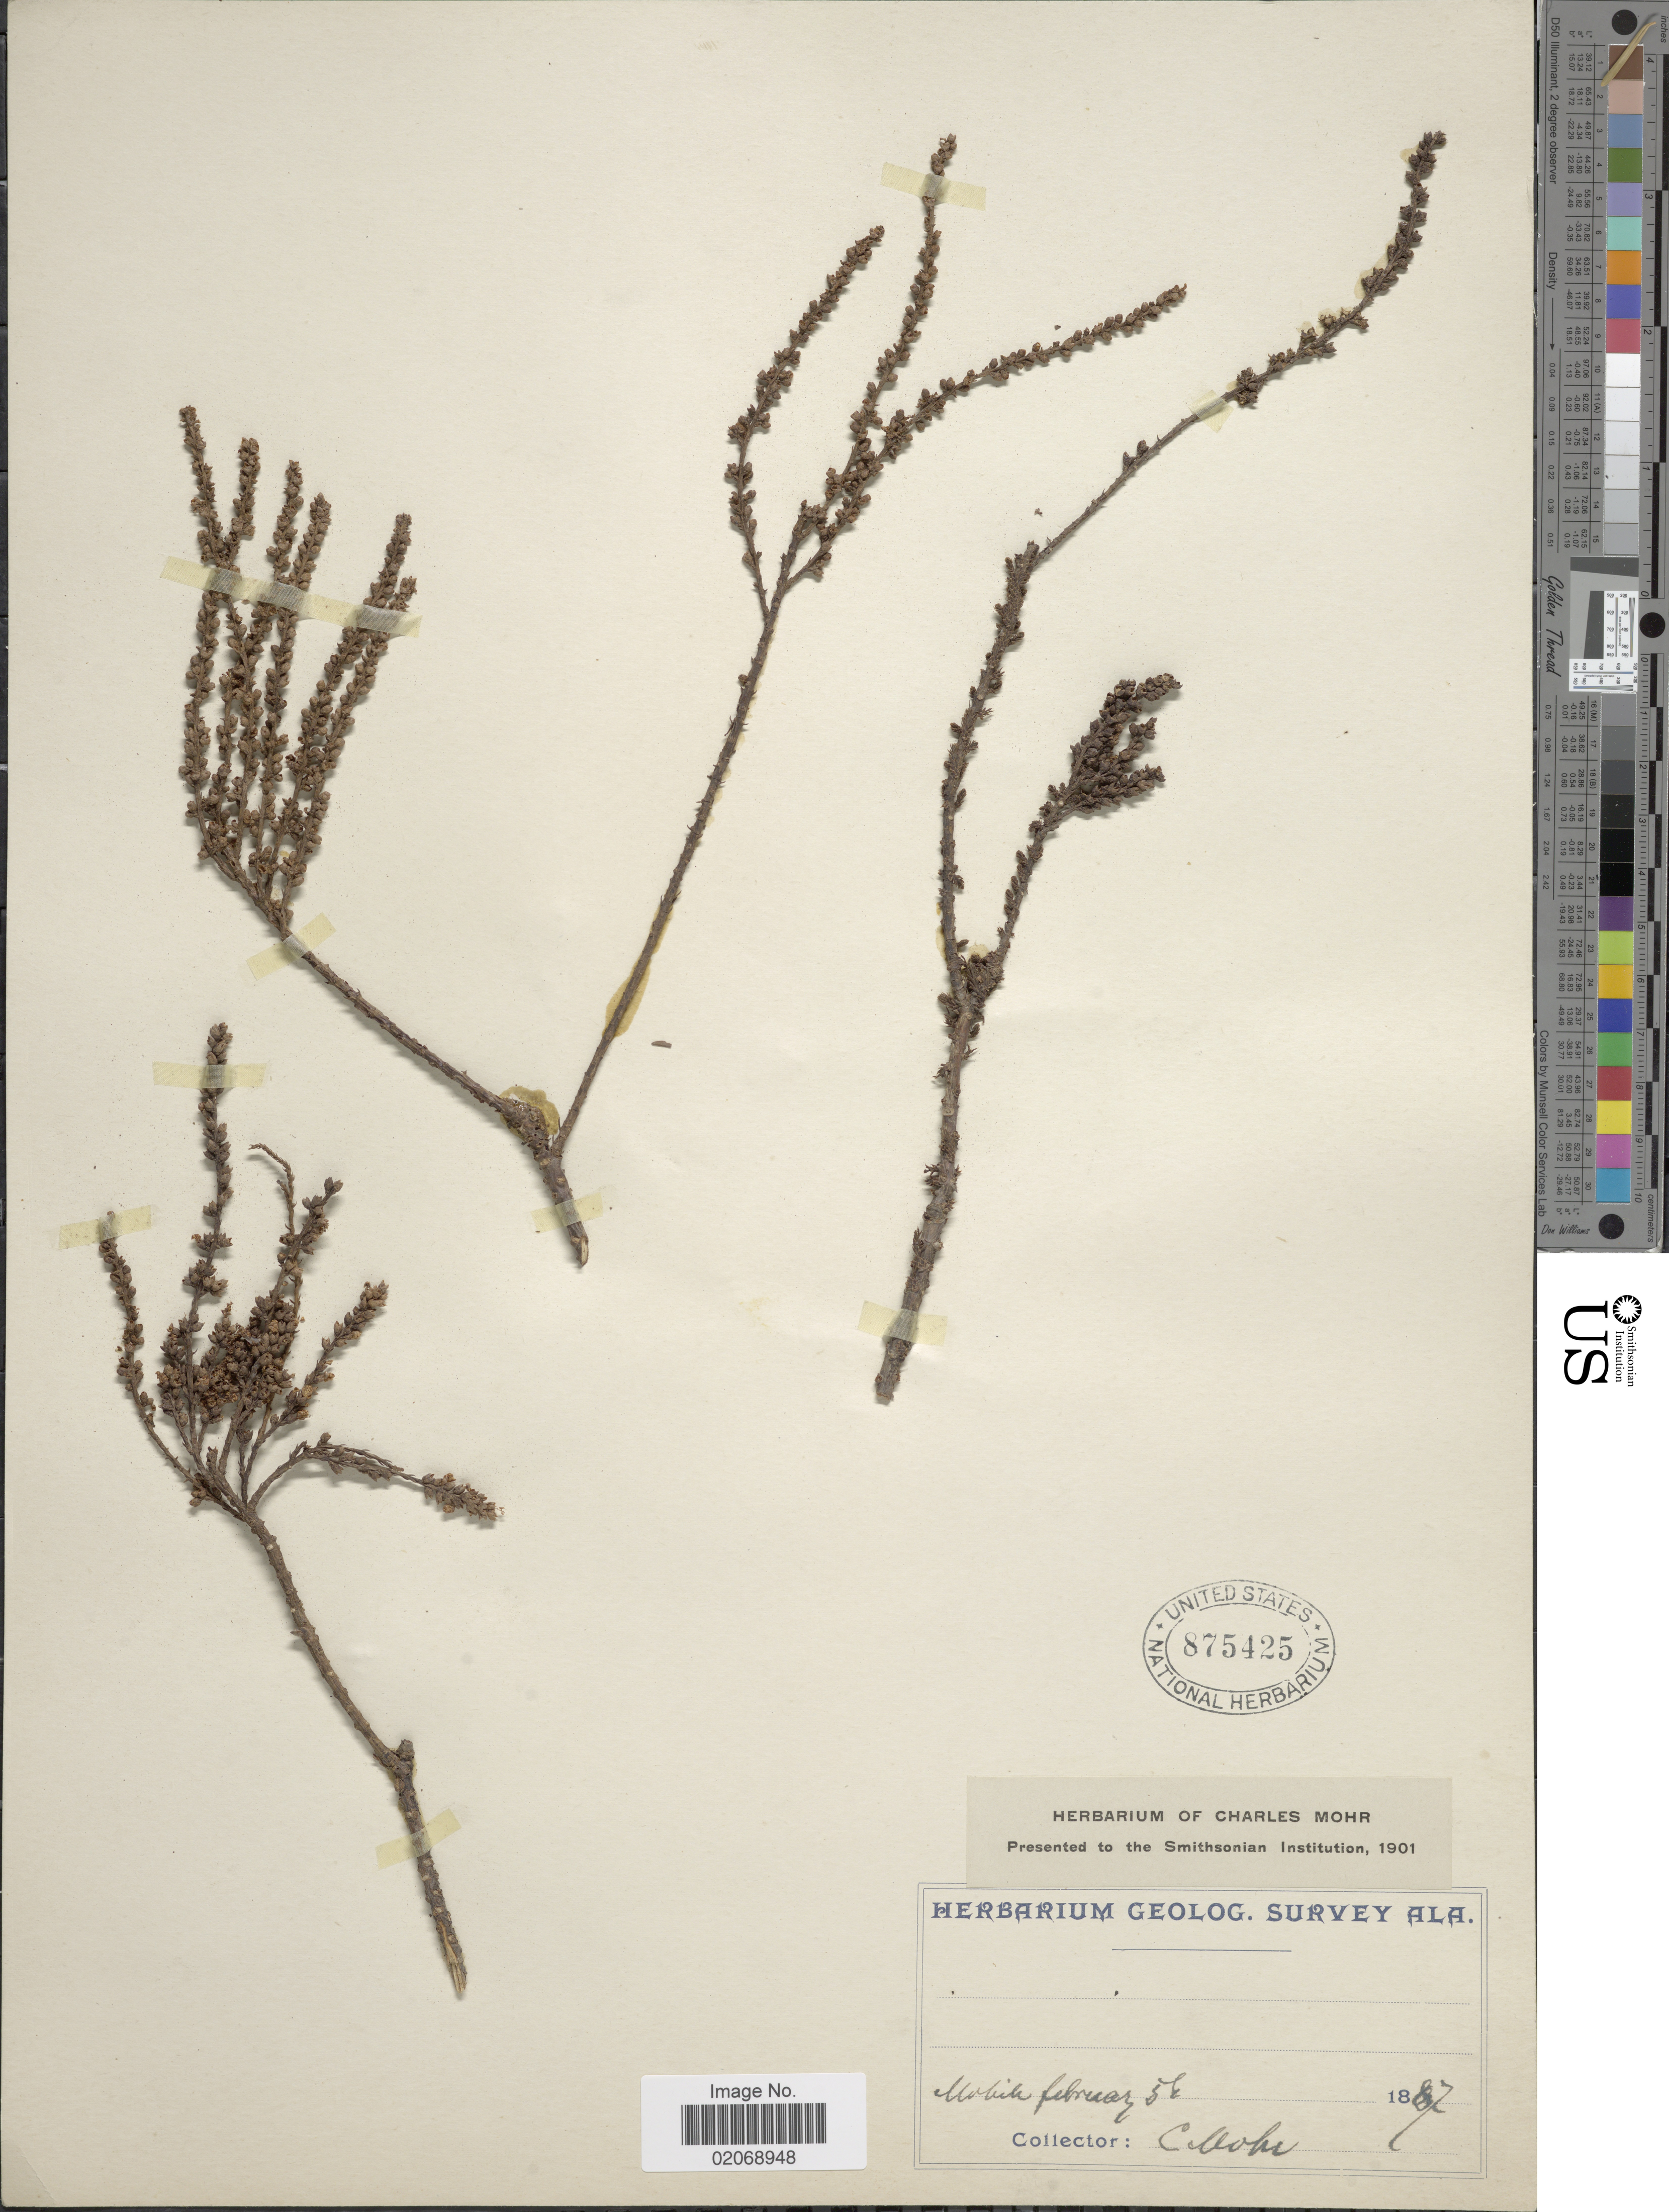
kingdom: Plantae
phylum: Tracheophyta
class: Pinopsida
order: Pinales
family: Cupressaceae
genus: Taxodium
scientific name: Taxodium distichum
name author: (L.) Rich.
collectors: C. T. Mohr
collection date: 1887-02-05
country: United States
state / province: Alabama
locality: Mobile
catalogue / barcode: US 875425